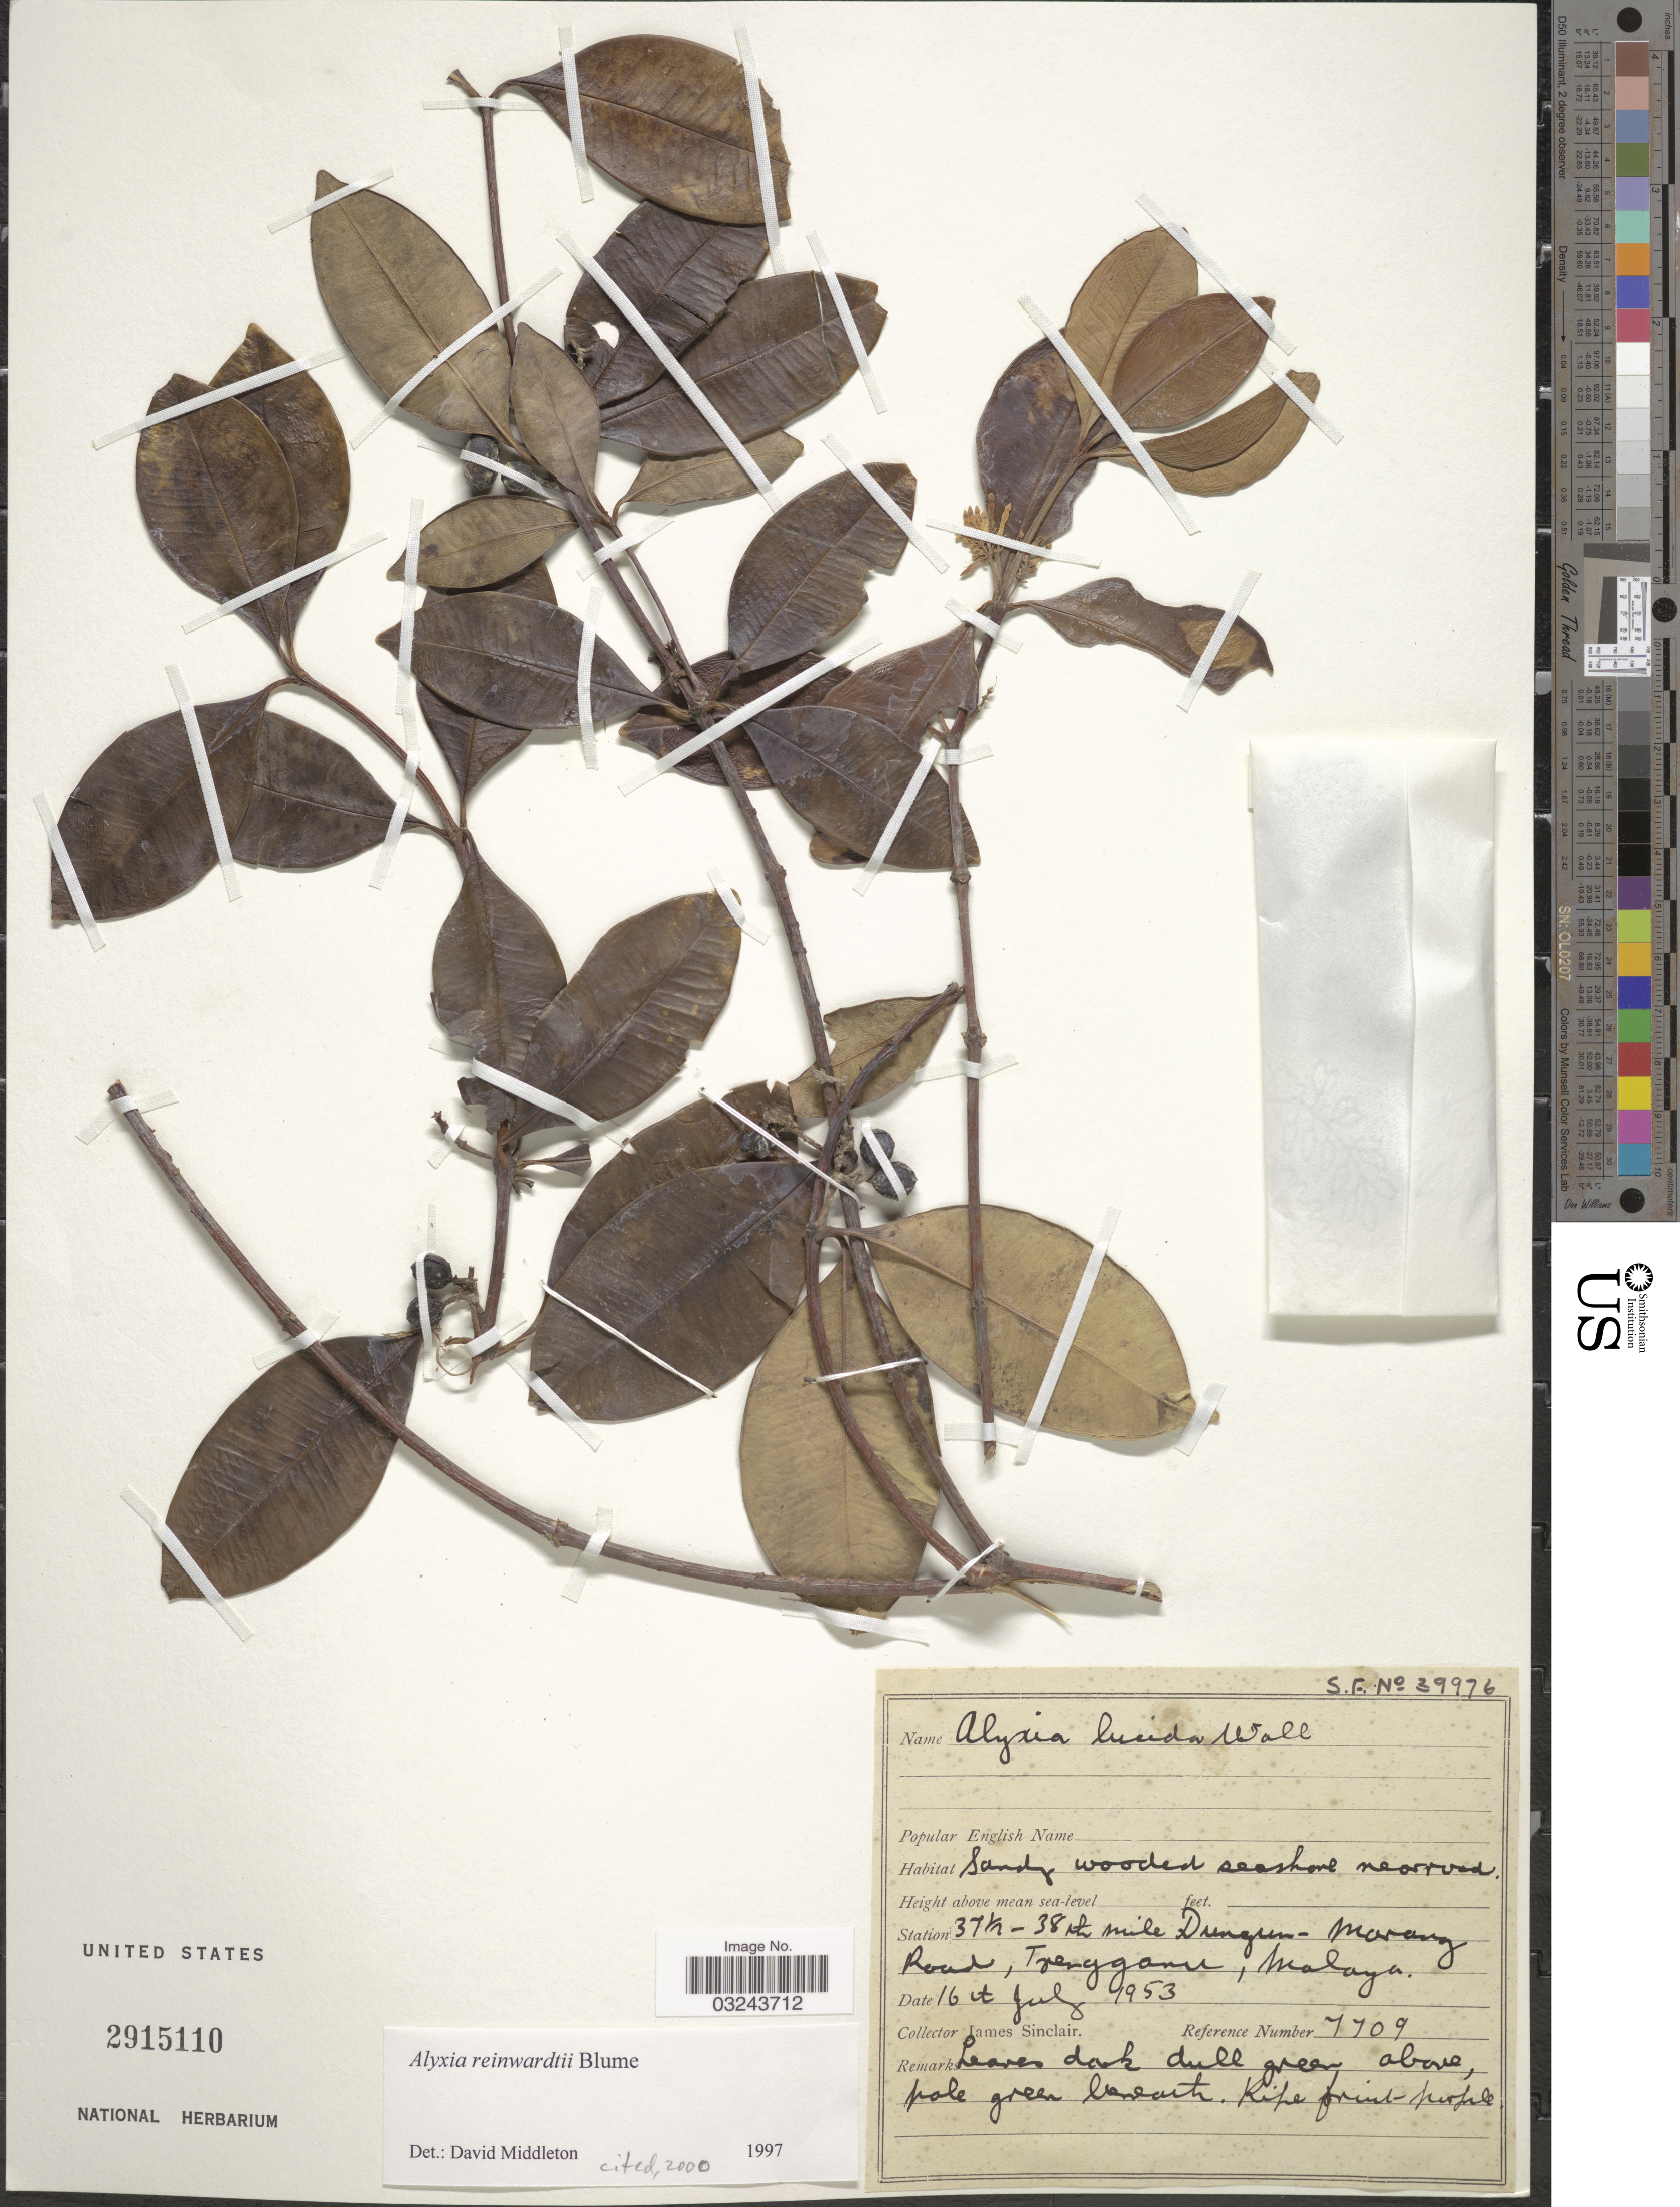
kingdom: Plantae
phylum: Tracheophyta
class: Magnoliopsida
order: Gentianales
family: Apocynaceae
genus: Alyxia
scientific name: Alyxia reinwardtii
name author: Blume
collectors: J. Sinclair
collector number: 7709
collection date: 1953-07-16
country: Malaysia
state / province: Terengganu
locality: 37th - 38th mile Dungun - Marang Road, Trengganu, Malaya.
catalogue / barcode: US 2915110